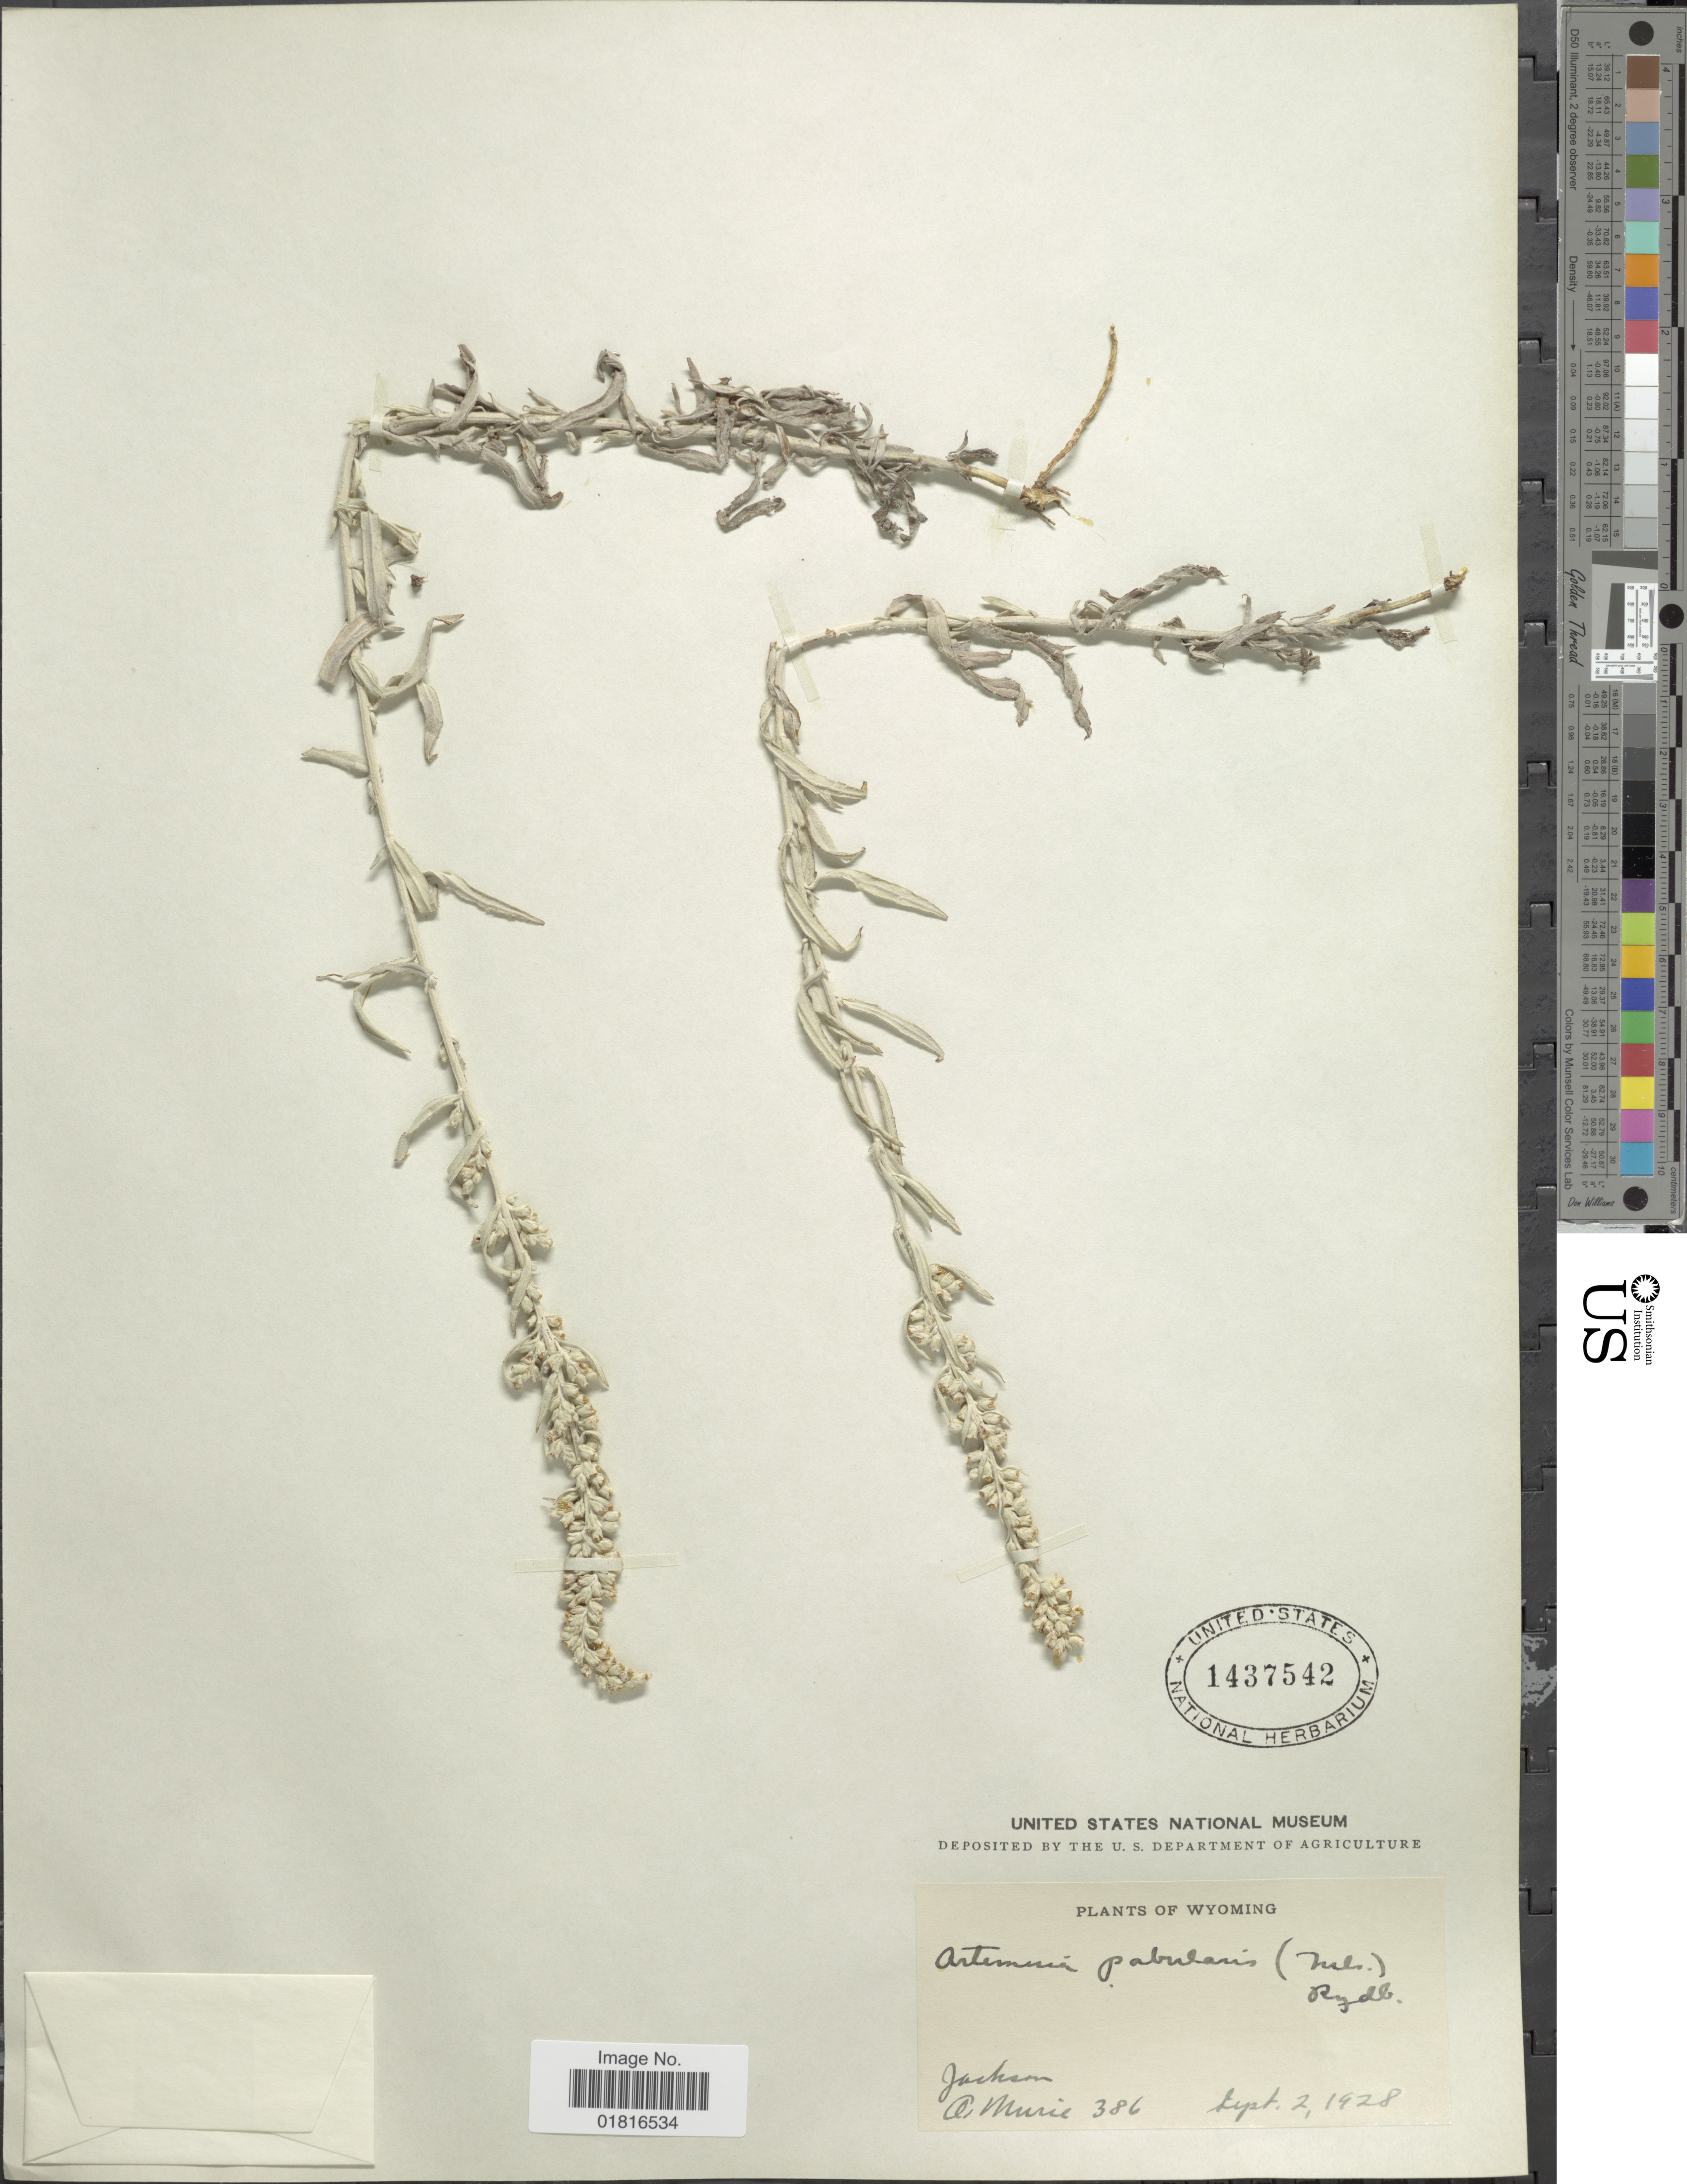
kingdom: Plantae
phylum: Tracheophyta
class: Magnoliopsida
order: Asterales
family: Asteraceae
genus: Artemisia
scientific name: Artemisia pabularis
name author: (A. Nelson) Rydb.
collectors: A. Murie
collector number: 386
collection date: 1928-09-02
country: United States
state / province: Wyoming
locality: Jackson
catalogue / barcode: US 1437542